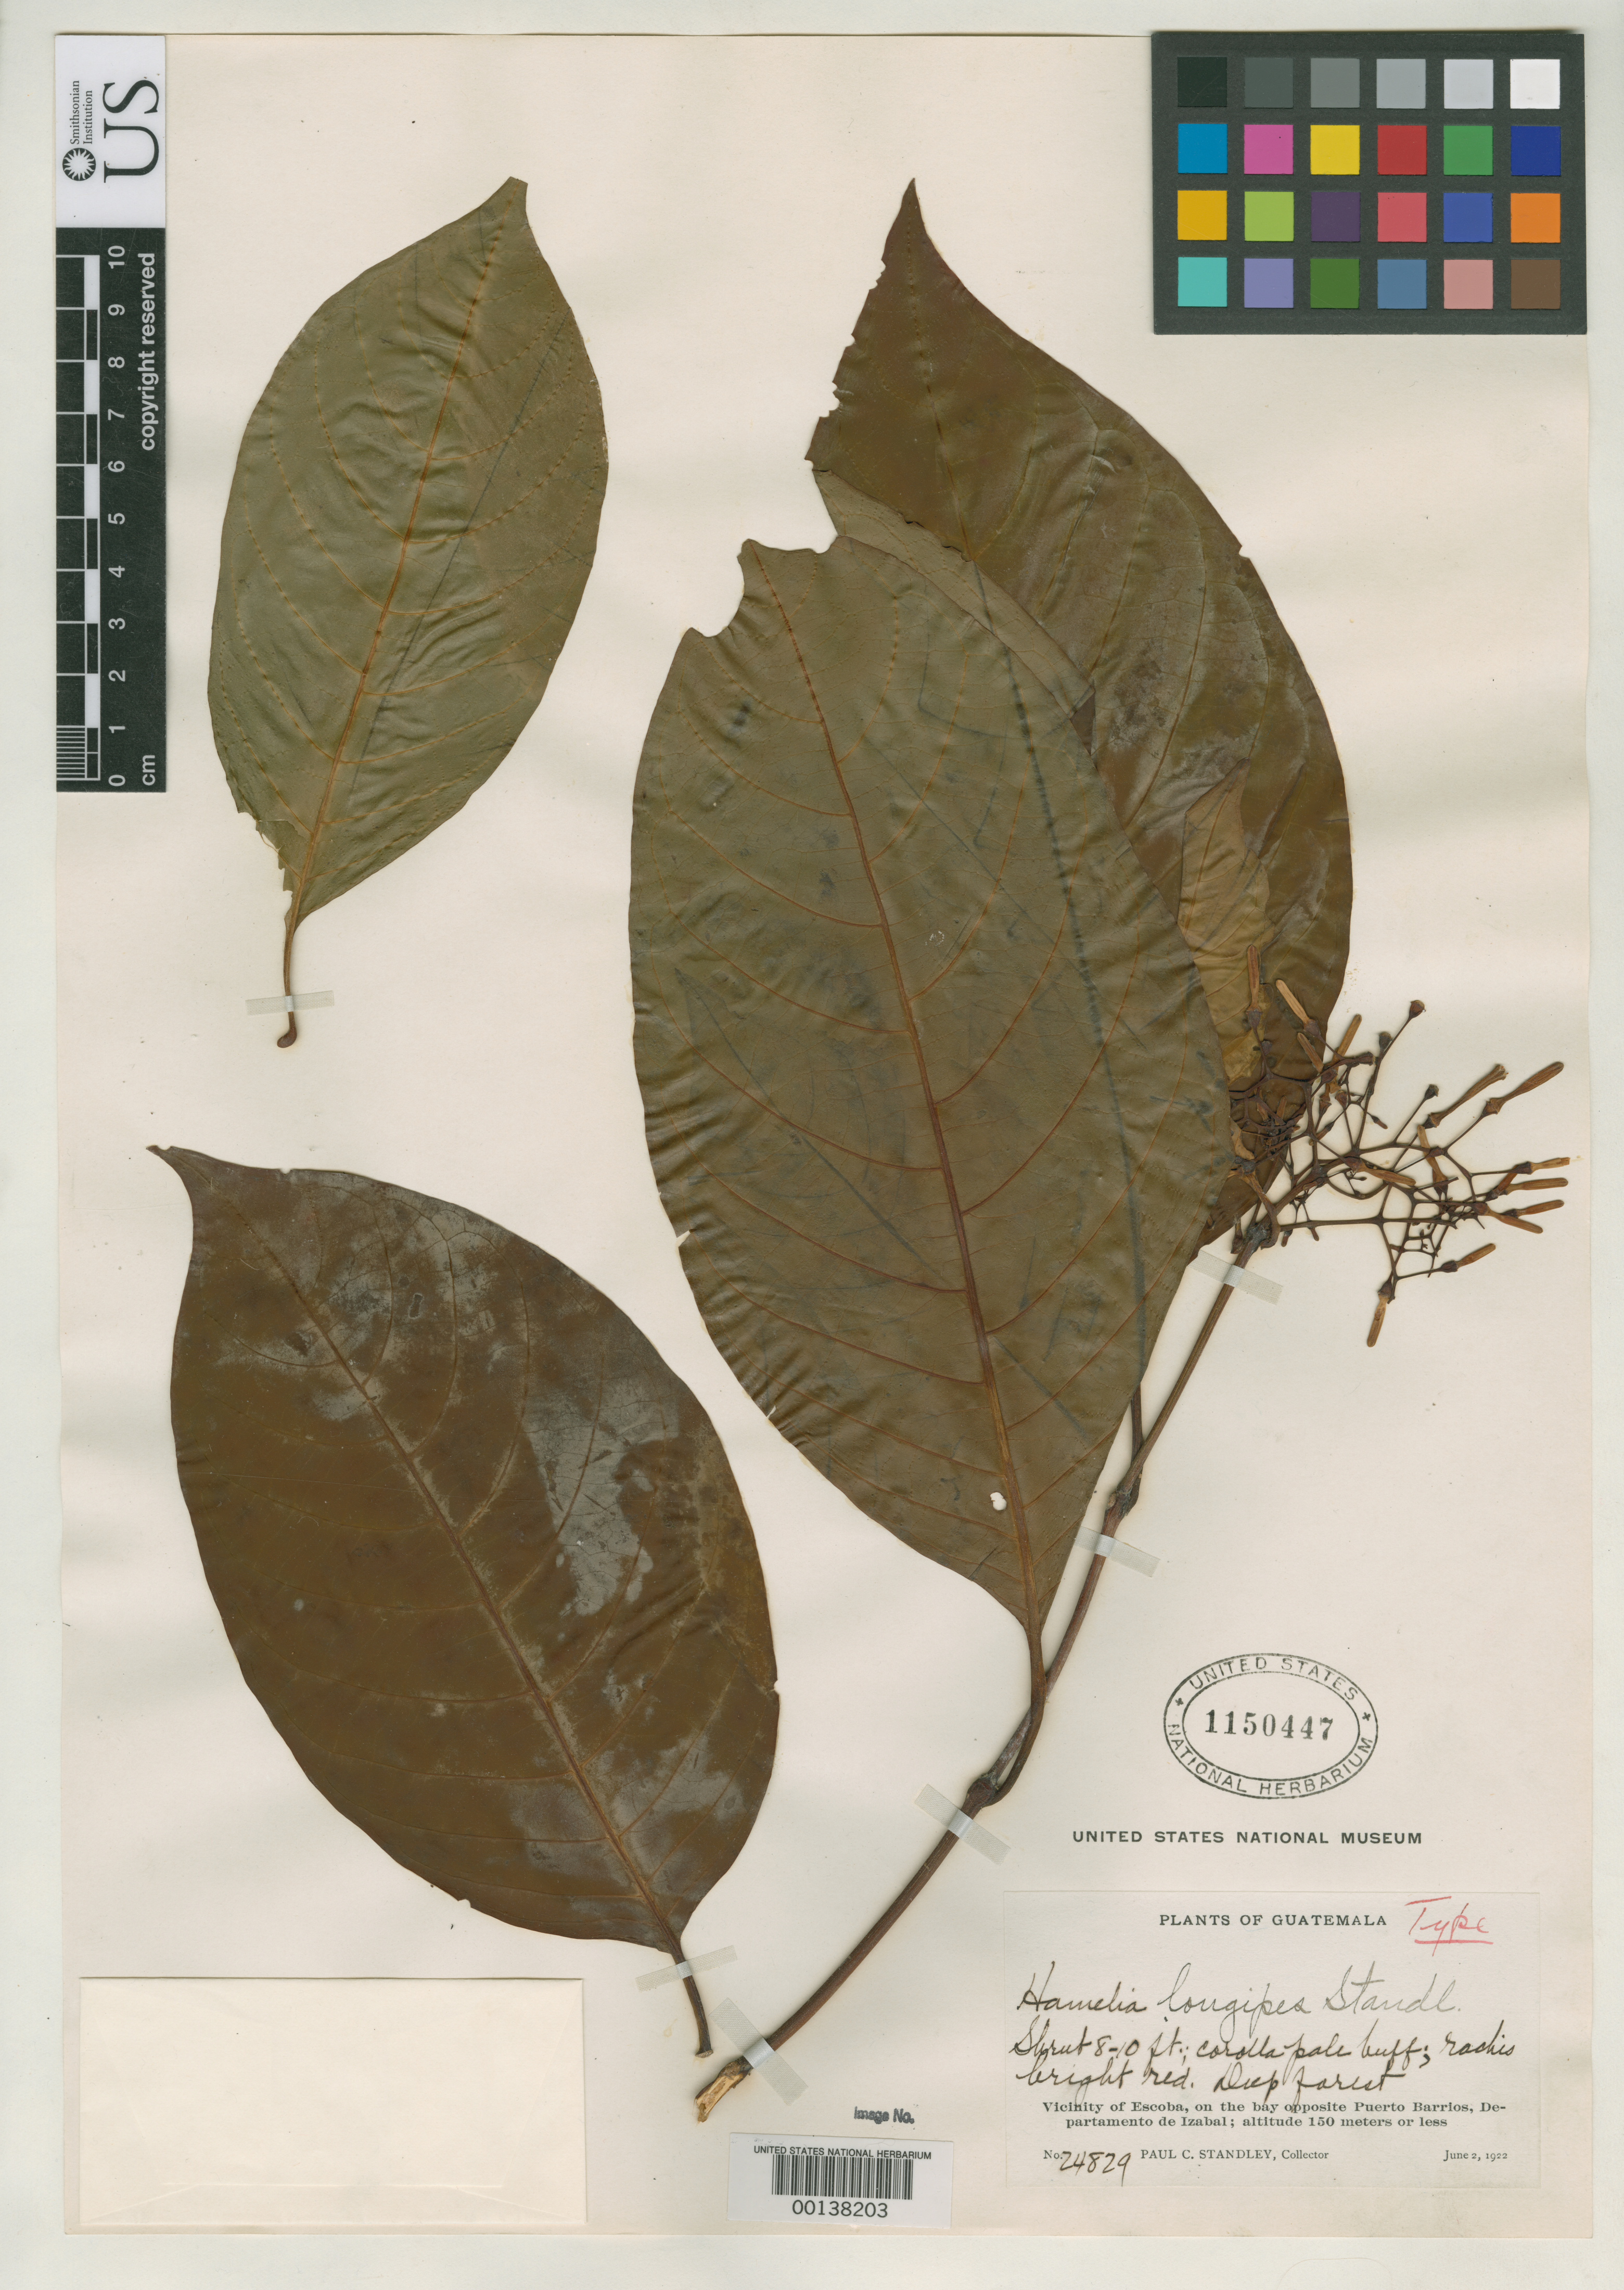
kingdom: Plantae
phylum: Tracheophyta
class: Magnoliopsida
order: Gentianales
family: Rubiaceae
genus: Hamelia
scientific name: Hamelia longipes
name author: Standl.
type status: Holotype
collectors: P. C. Standley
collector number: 24829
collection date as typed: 02 Jun 1922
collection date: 1922-06-02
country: Guatemala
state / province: Izabal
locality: Escoba, bay opposite Puerto Barrios.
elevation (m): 150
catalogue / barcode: US 1150447